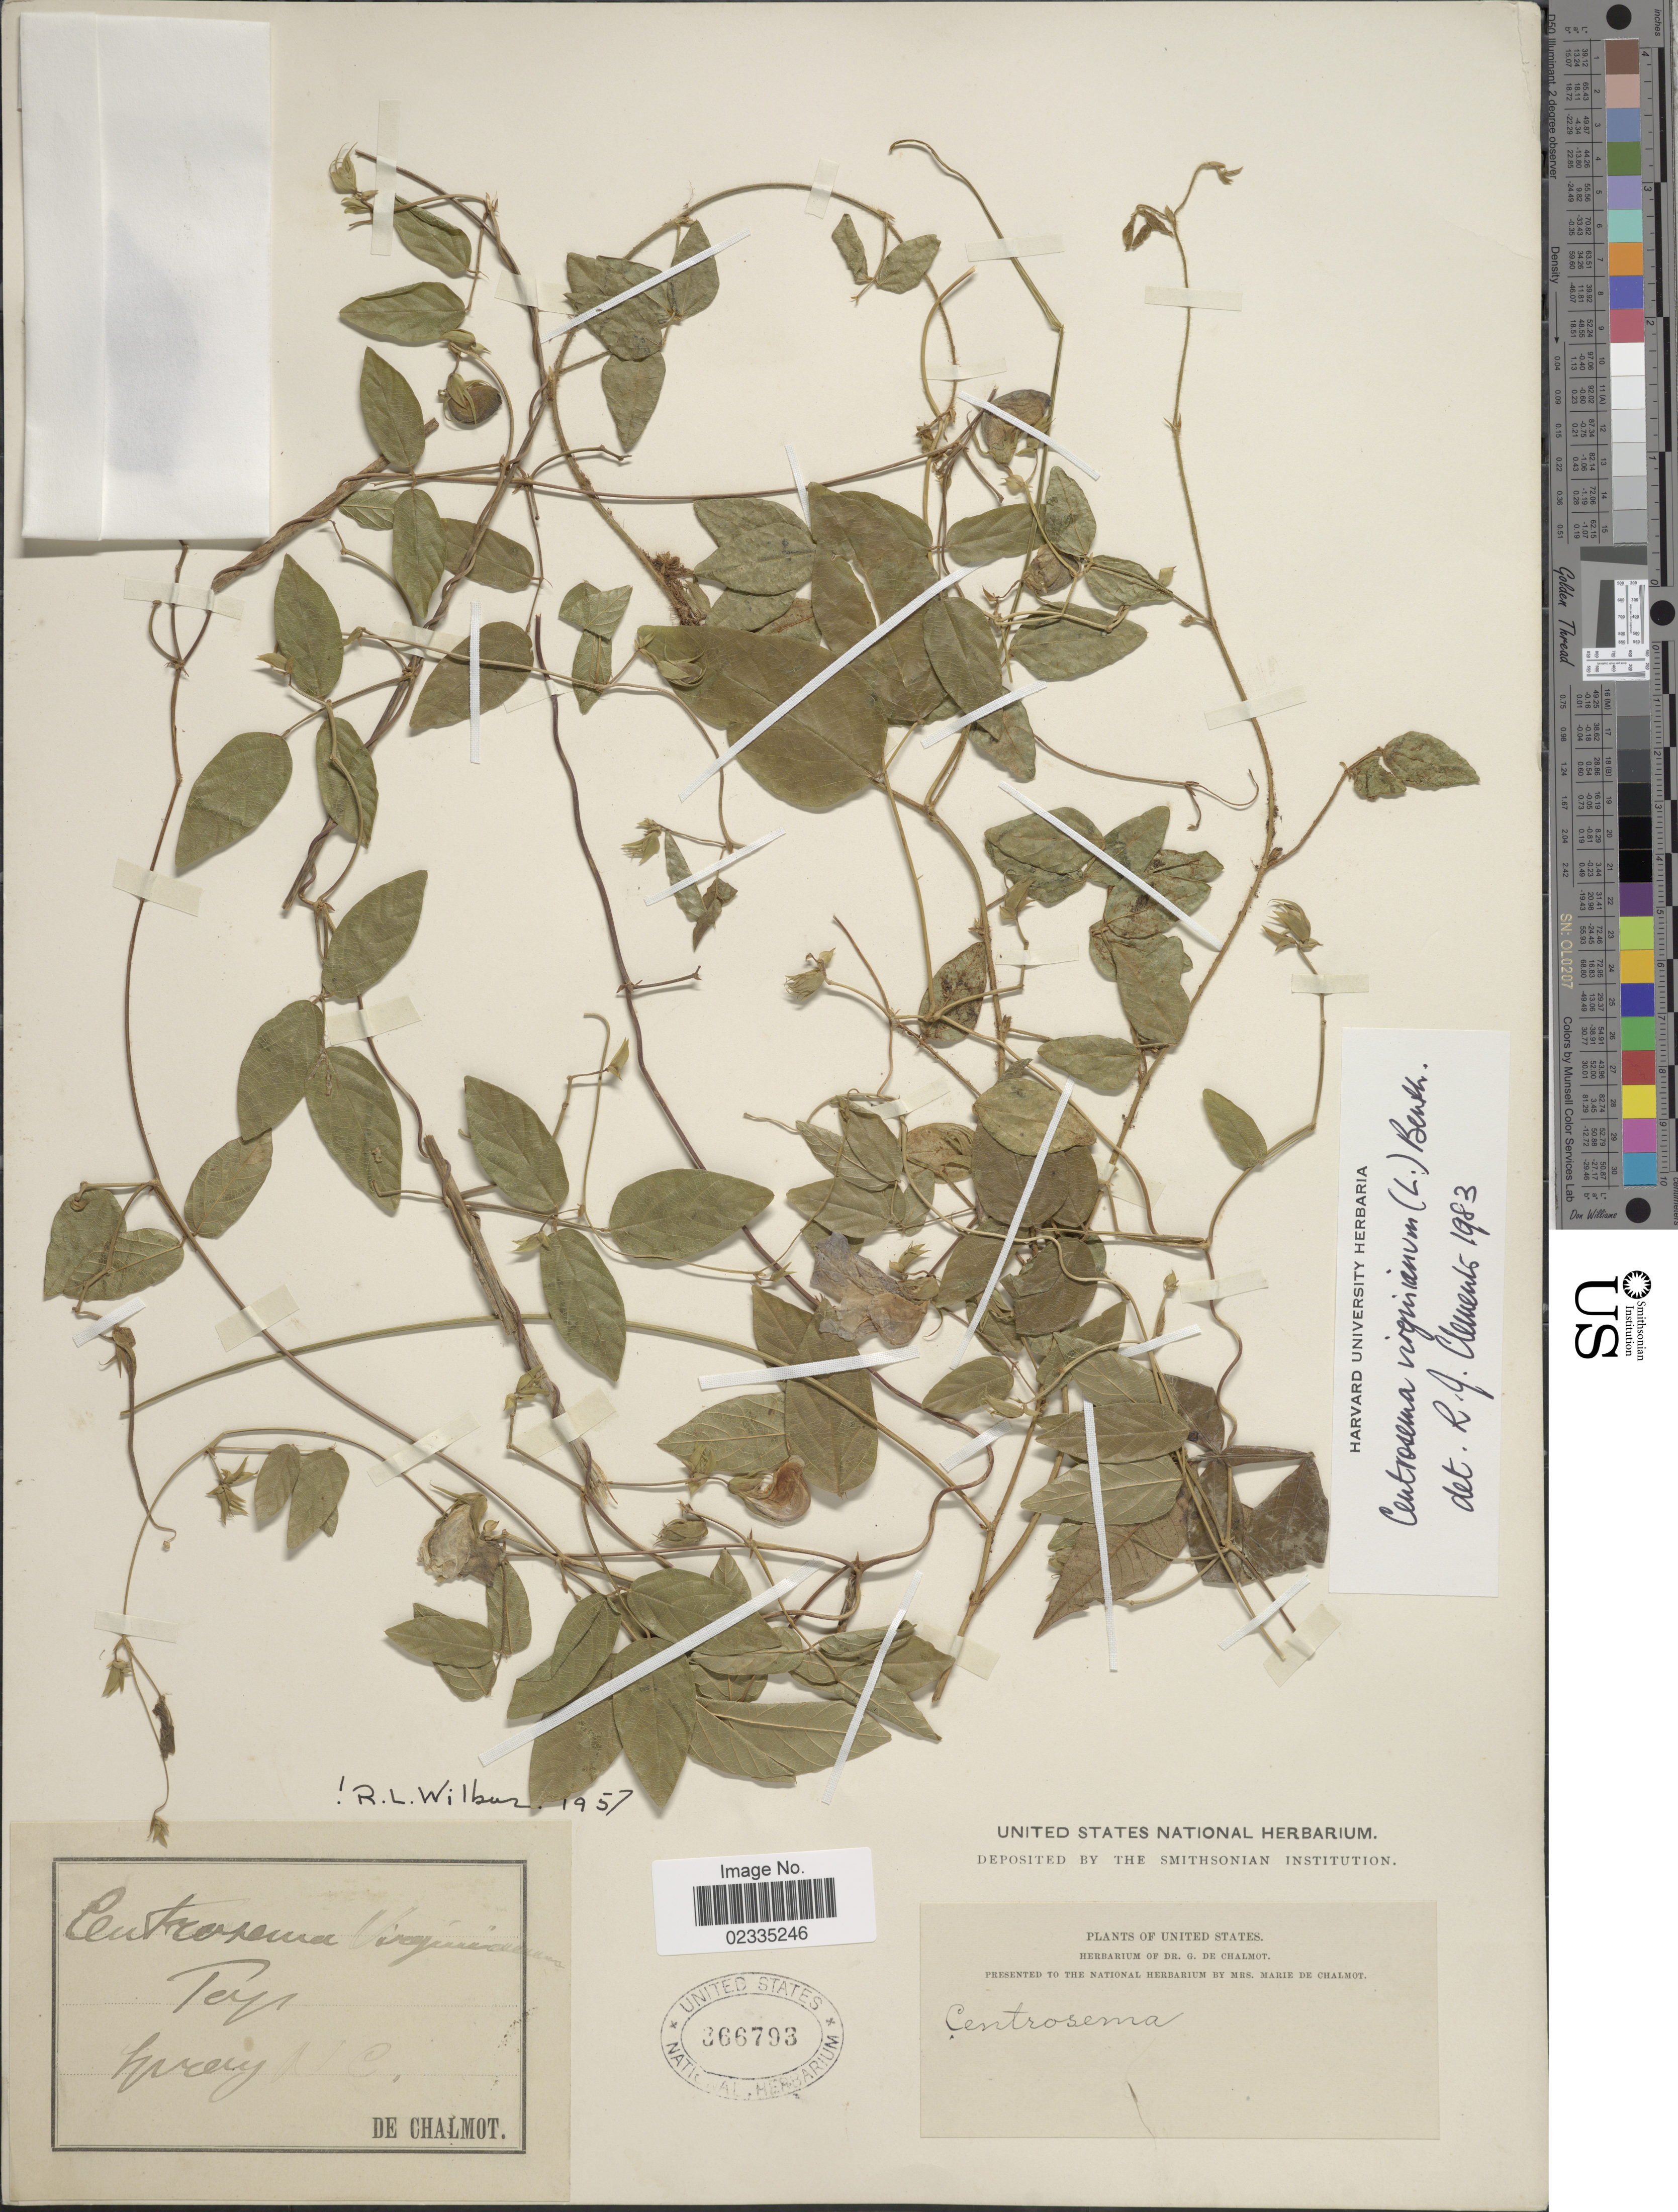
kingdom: Plantae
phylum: Tracheophyta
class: Magnoliopsida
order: Fabales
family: Fabaceae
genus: Centrosema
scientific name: Centrosema virginianum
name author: (L.) Benth.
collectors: G. de Chalmot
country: United States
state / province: North Carolina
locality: Spray.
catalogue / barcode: US 366793